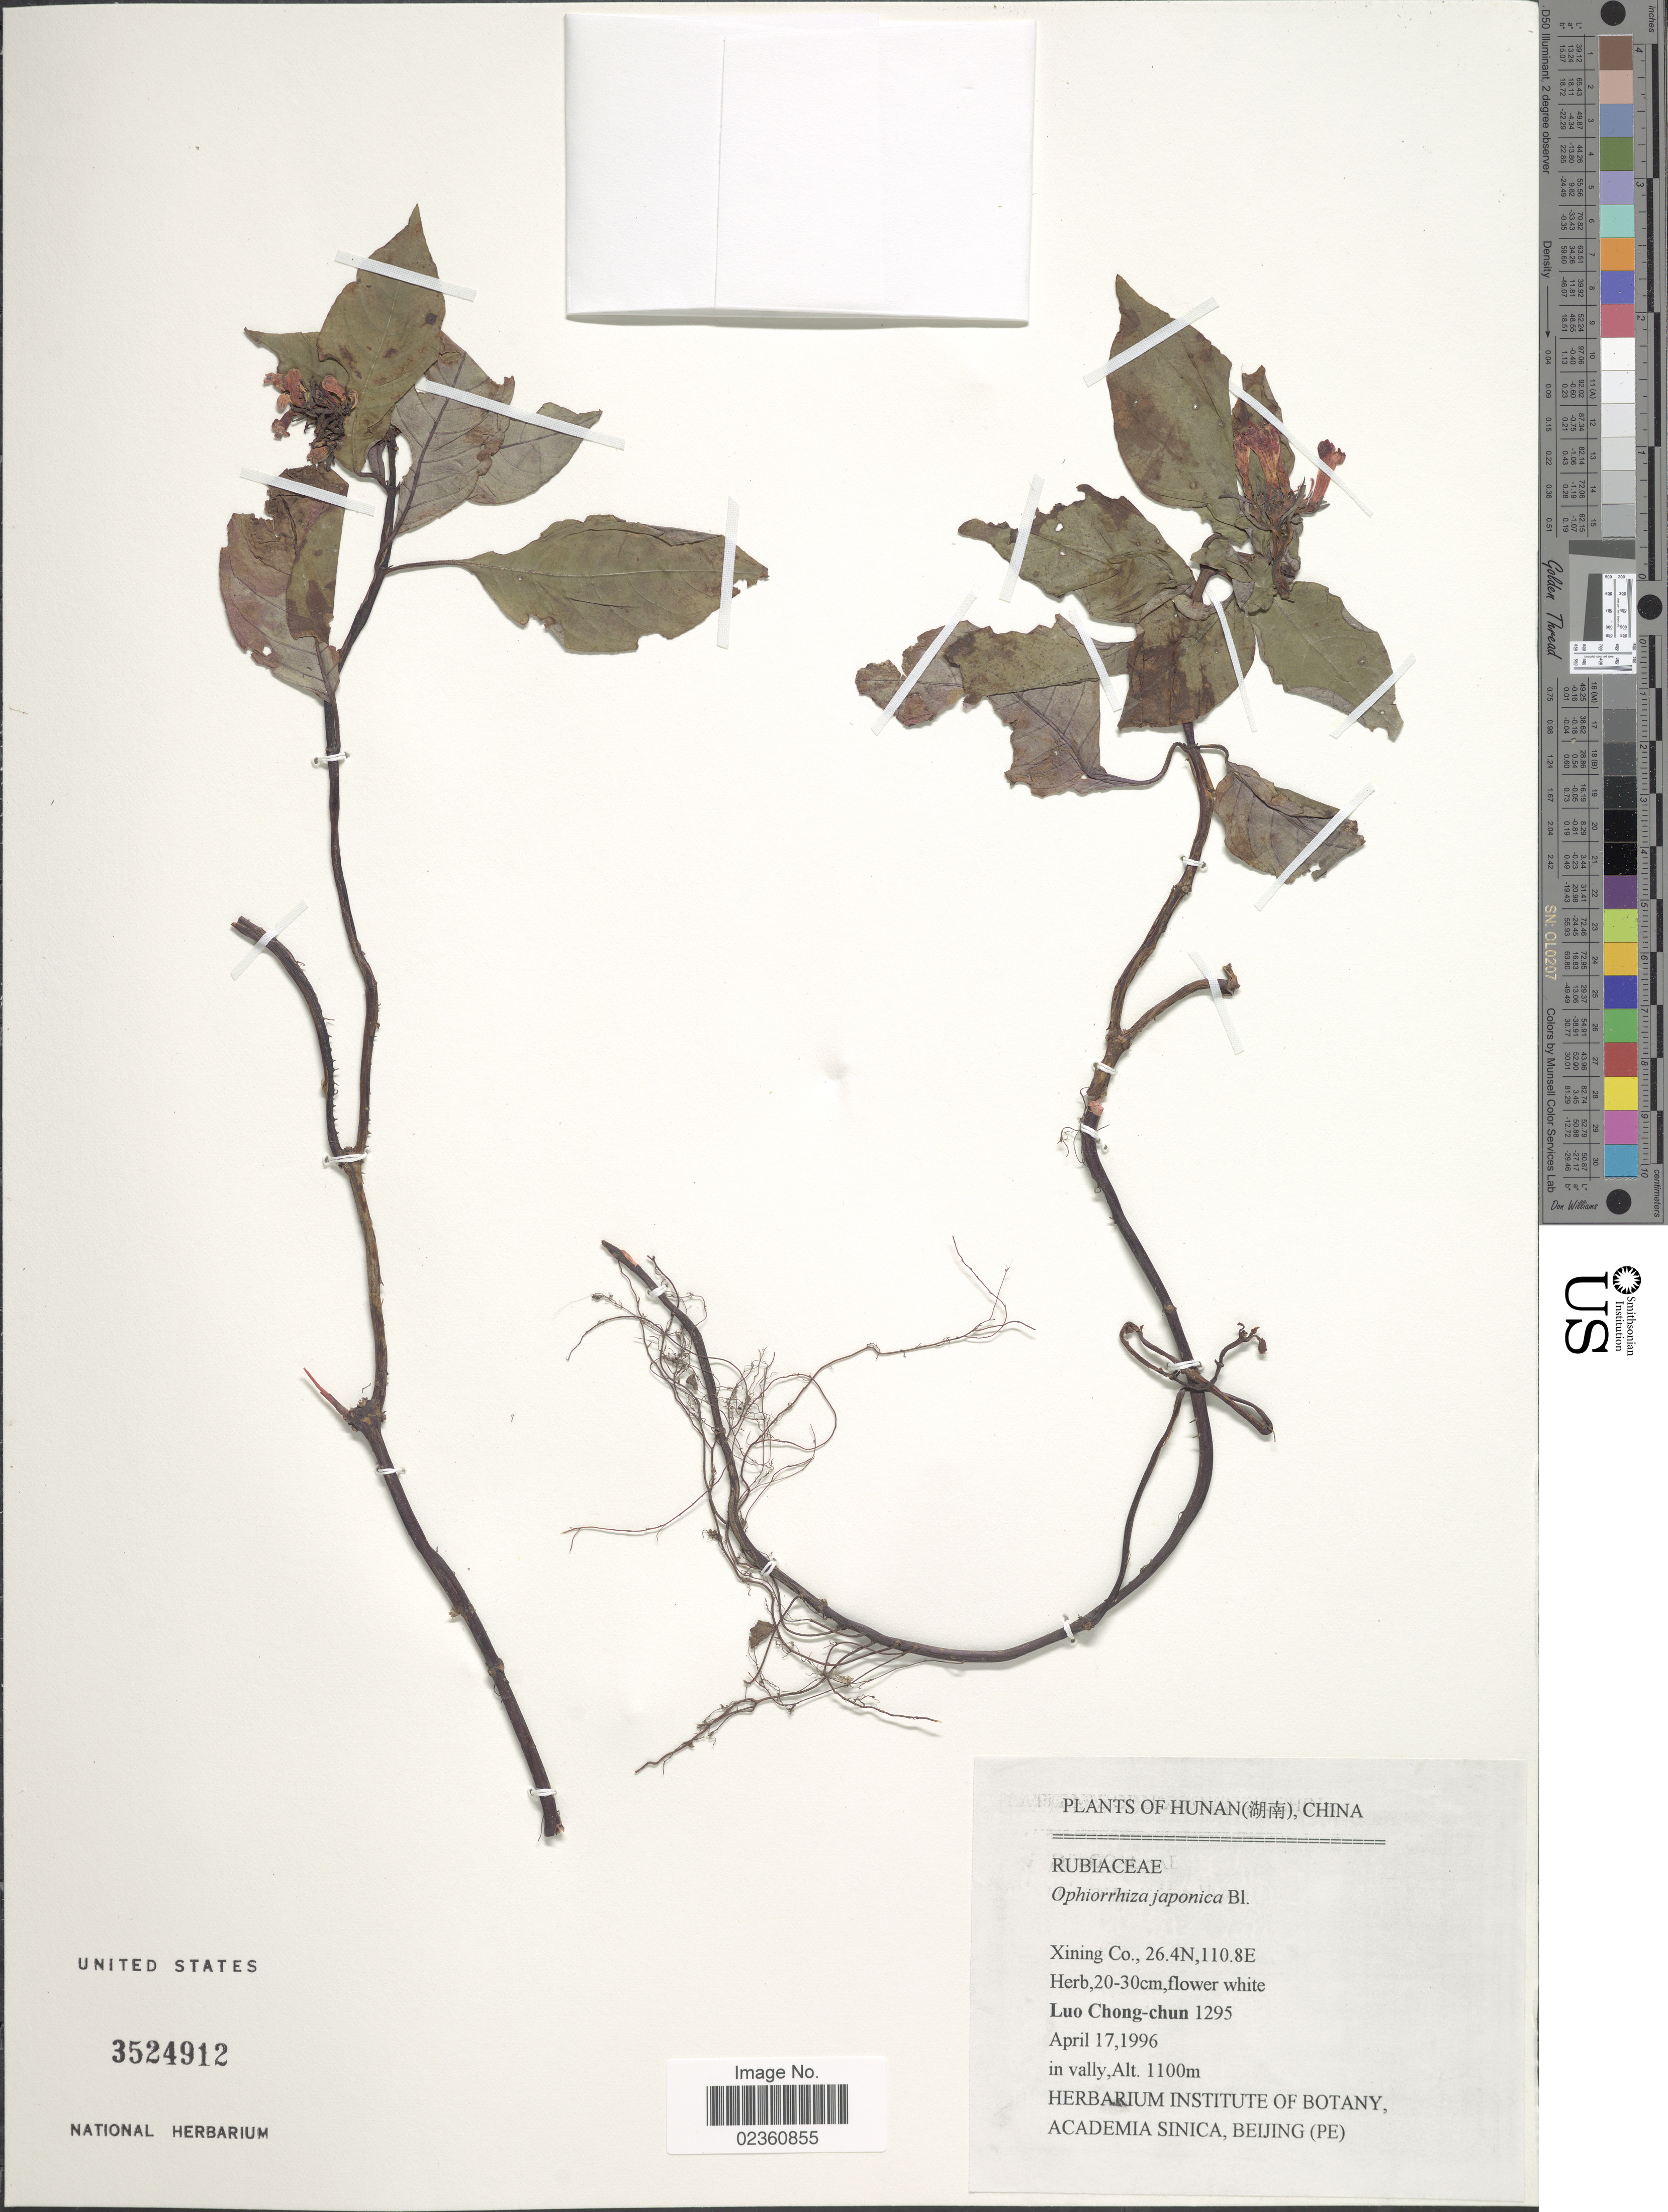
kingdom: Plantae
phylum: Tracheophyta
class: Magnoliopsida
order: Gentianales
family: Rubiaceae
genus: Ophiorrhiza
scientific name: Ophiorrhiza japonica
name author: Blume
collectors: L. Chong-Chun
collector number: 1295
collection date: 1996-04-17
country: China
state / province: Hunan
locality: Xining Co, in valley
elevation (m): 1100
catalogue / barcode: US 3524912